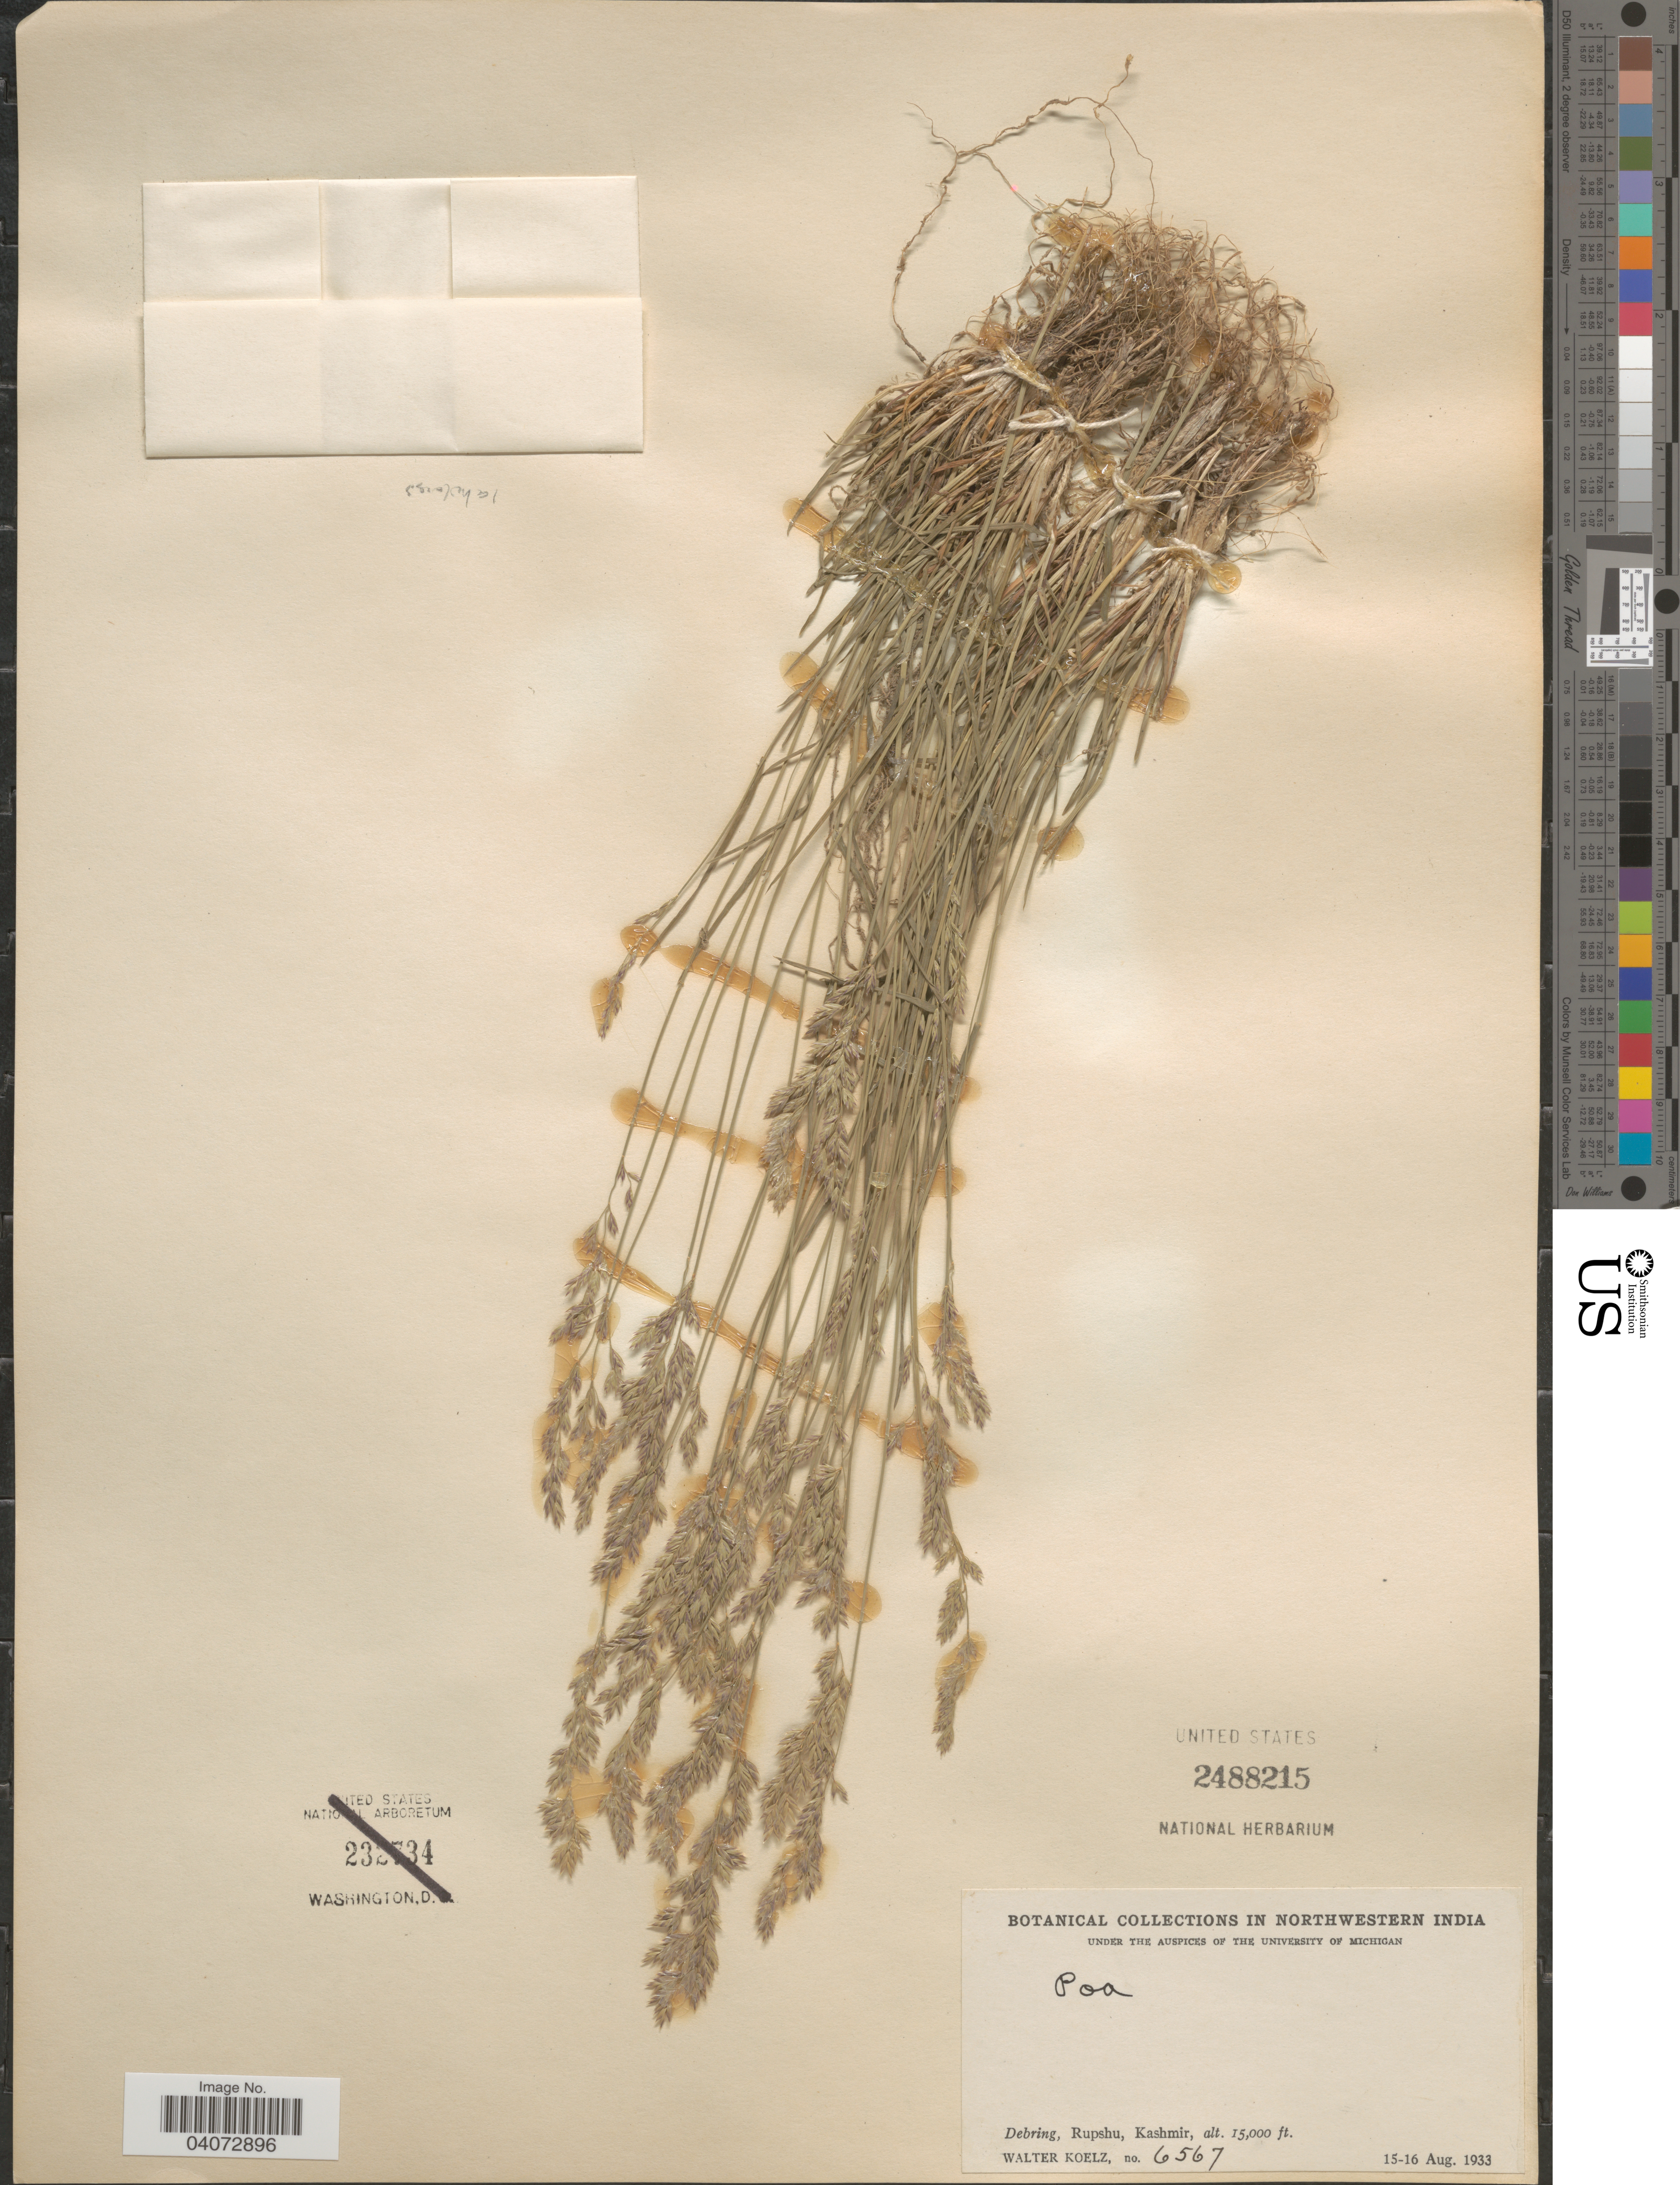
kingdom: Plantae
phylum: Tracheophyta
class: Liliopsida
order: Poales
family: Poaceae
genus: Poa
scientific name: Poa albertii subsp. lahulensis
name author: (Bor) Olonova & G.H. Zhu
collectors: W. N. Koelz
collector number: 6567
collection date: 1933-08-15/1933-08-16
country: India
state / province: Jammu and Kashmir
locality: Northwestern India. Debring, Rupshu, Kashmir.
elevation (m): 4572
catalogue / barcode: US 2488215